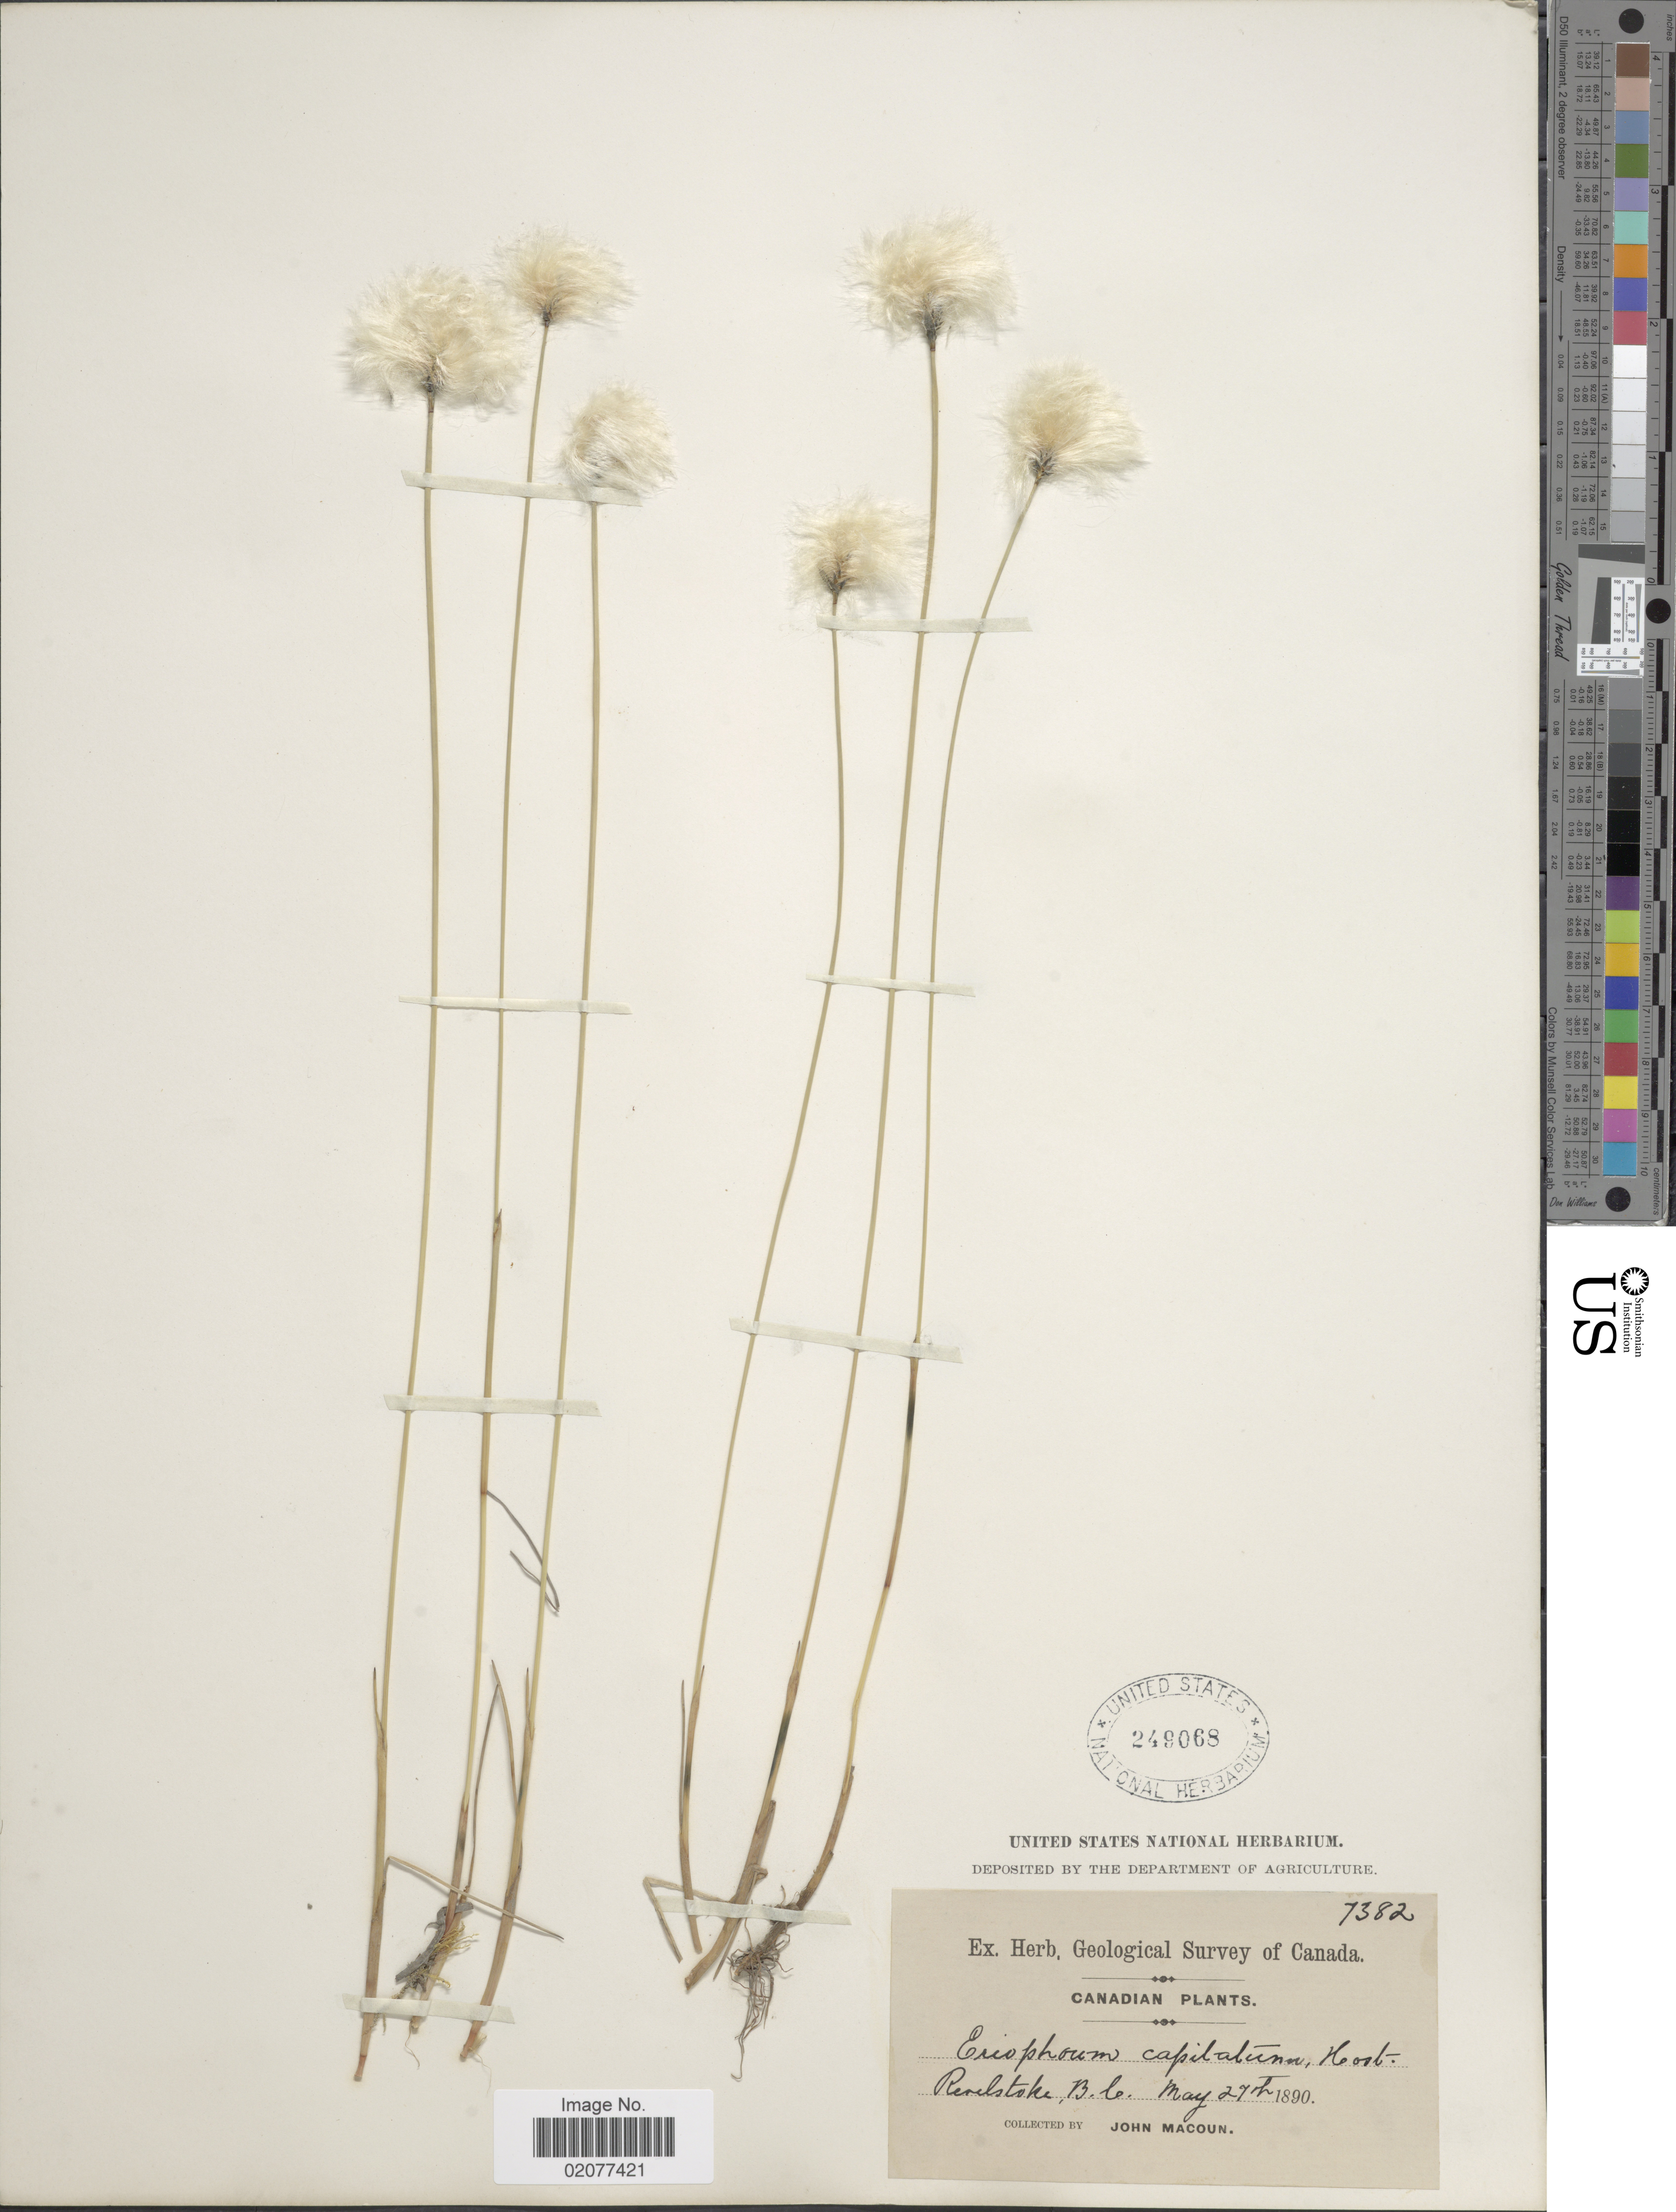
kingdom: Plantae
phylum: Tracheophyta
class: Liliopsida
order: Poales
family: Cyperaceae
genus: Eriophorum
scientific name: Eriophorum scheuchzeri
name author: Hoppe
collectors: J. Macoun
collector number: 7382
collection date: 1890-05-27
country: Canada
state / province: British Columbia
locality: Revelstoke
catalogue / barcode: US 249068